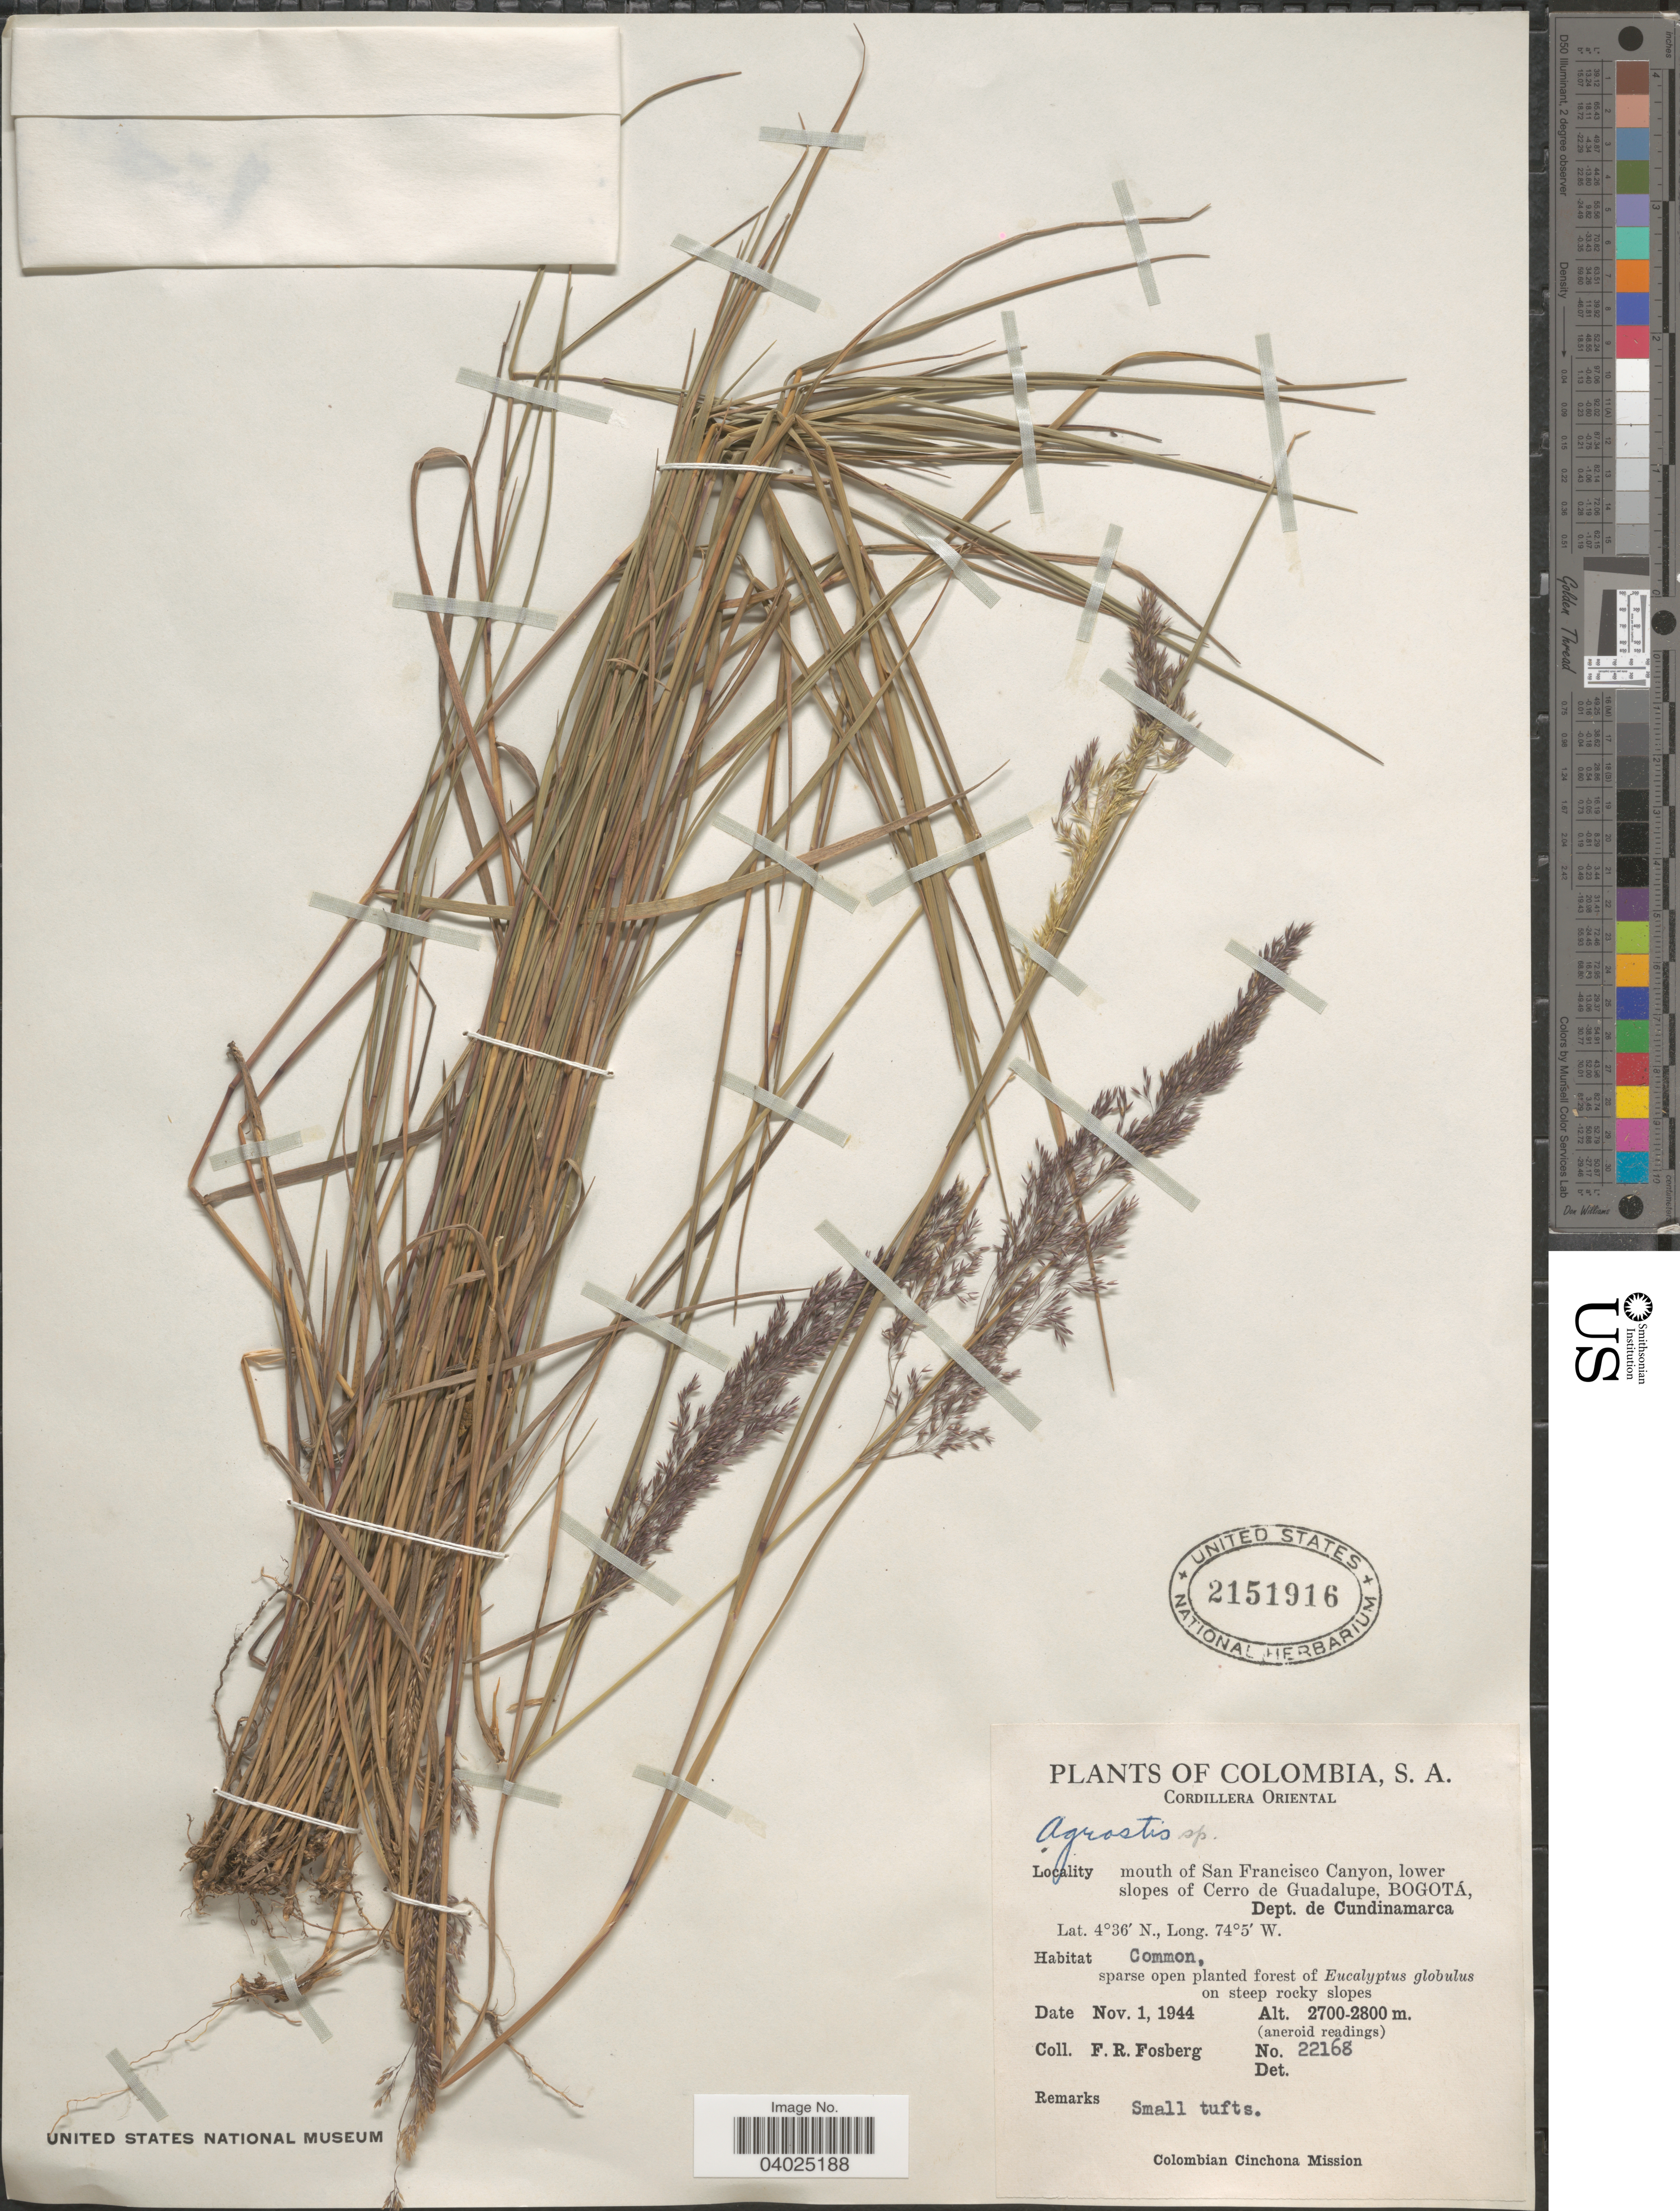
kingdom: Plantae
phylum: Tracheophyta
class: Liliopsida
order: Poales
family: Poaceae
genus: Agrostis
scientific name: Agrostis sp.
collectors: F. R. Fosberg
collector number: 22168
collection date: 1944-11-01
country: Colombia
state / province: Cundinamarca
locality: Cordillera Oriental. Mouth of San Francisco Canyon, lower slopes of Cerro de Guadalupe, Bogotá, Dept. de Cundinamarca.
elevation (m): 2700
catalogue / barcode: US 2151916